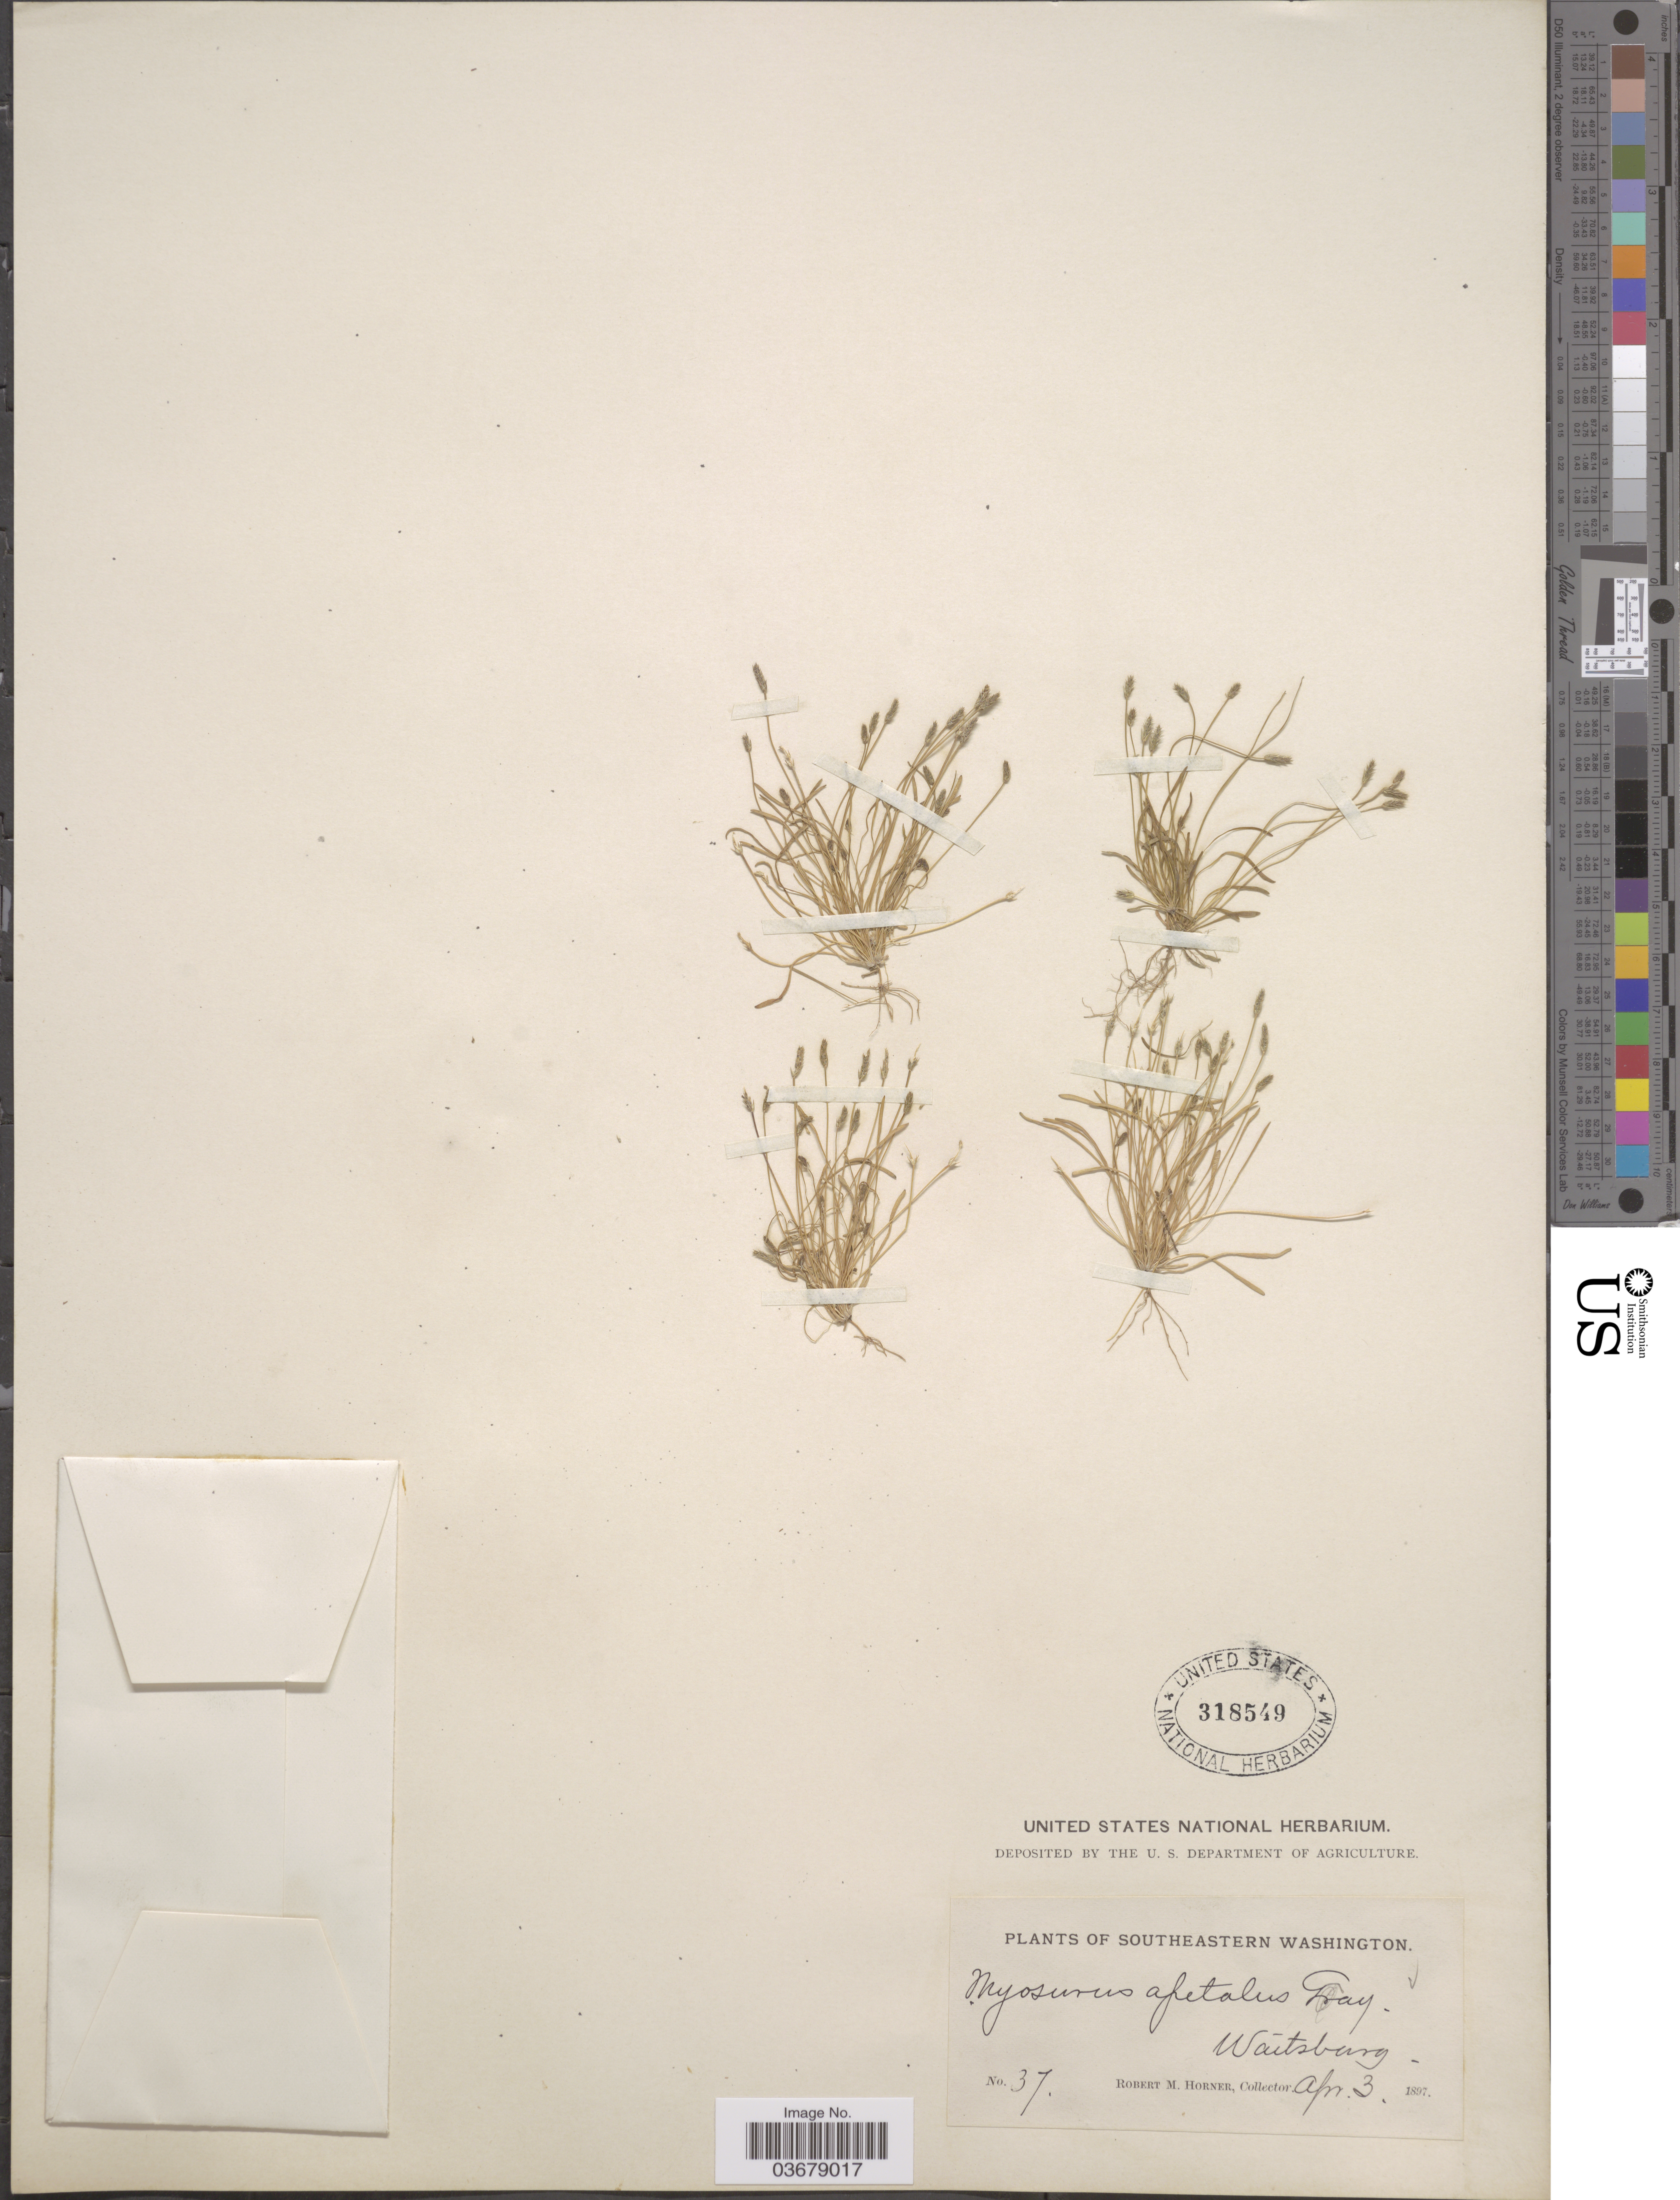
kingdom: Plantae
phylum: Tracheophyta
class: Magnoliopsida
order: Ranunculales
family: Ranunculaceae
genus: Myosurus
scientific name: Myosurus aristatus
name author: Benth.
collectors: R. Horner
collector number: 37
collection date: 1897-04-03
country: United States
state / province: Washington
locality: Southeastern Washington, Waitsburg.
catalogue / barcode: US 318549